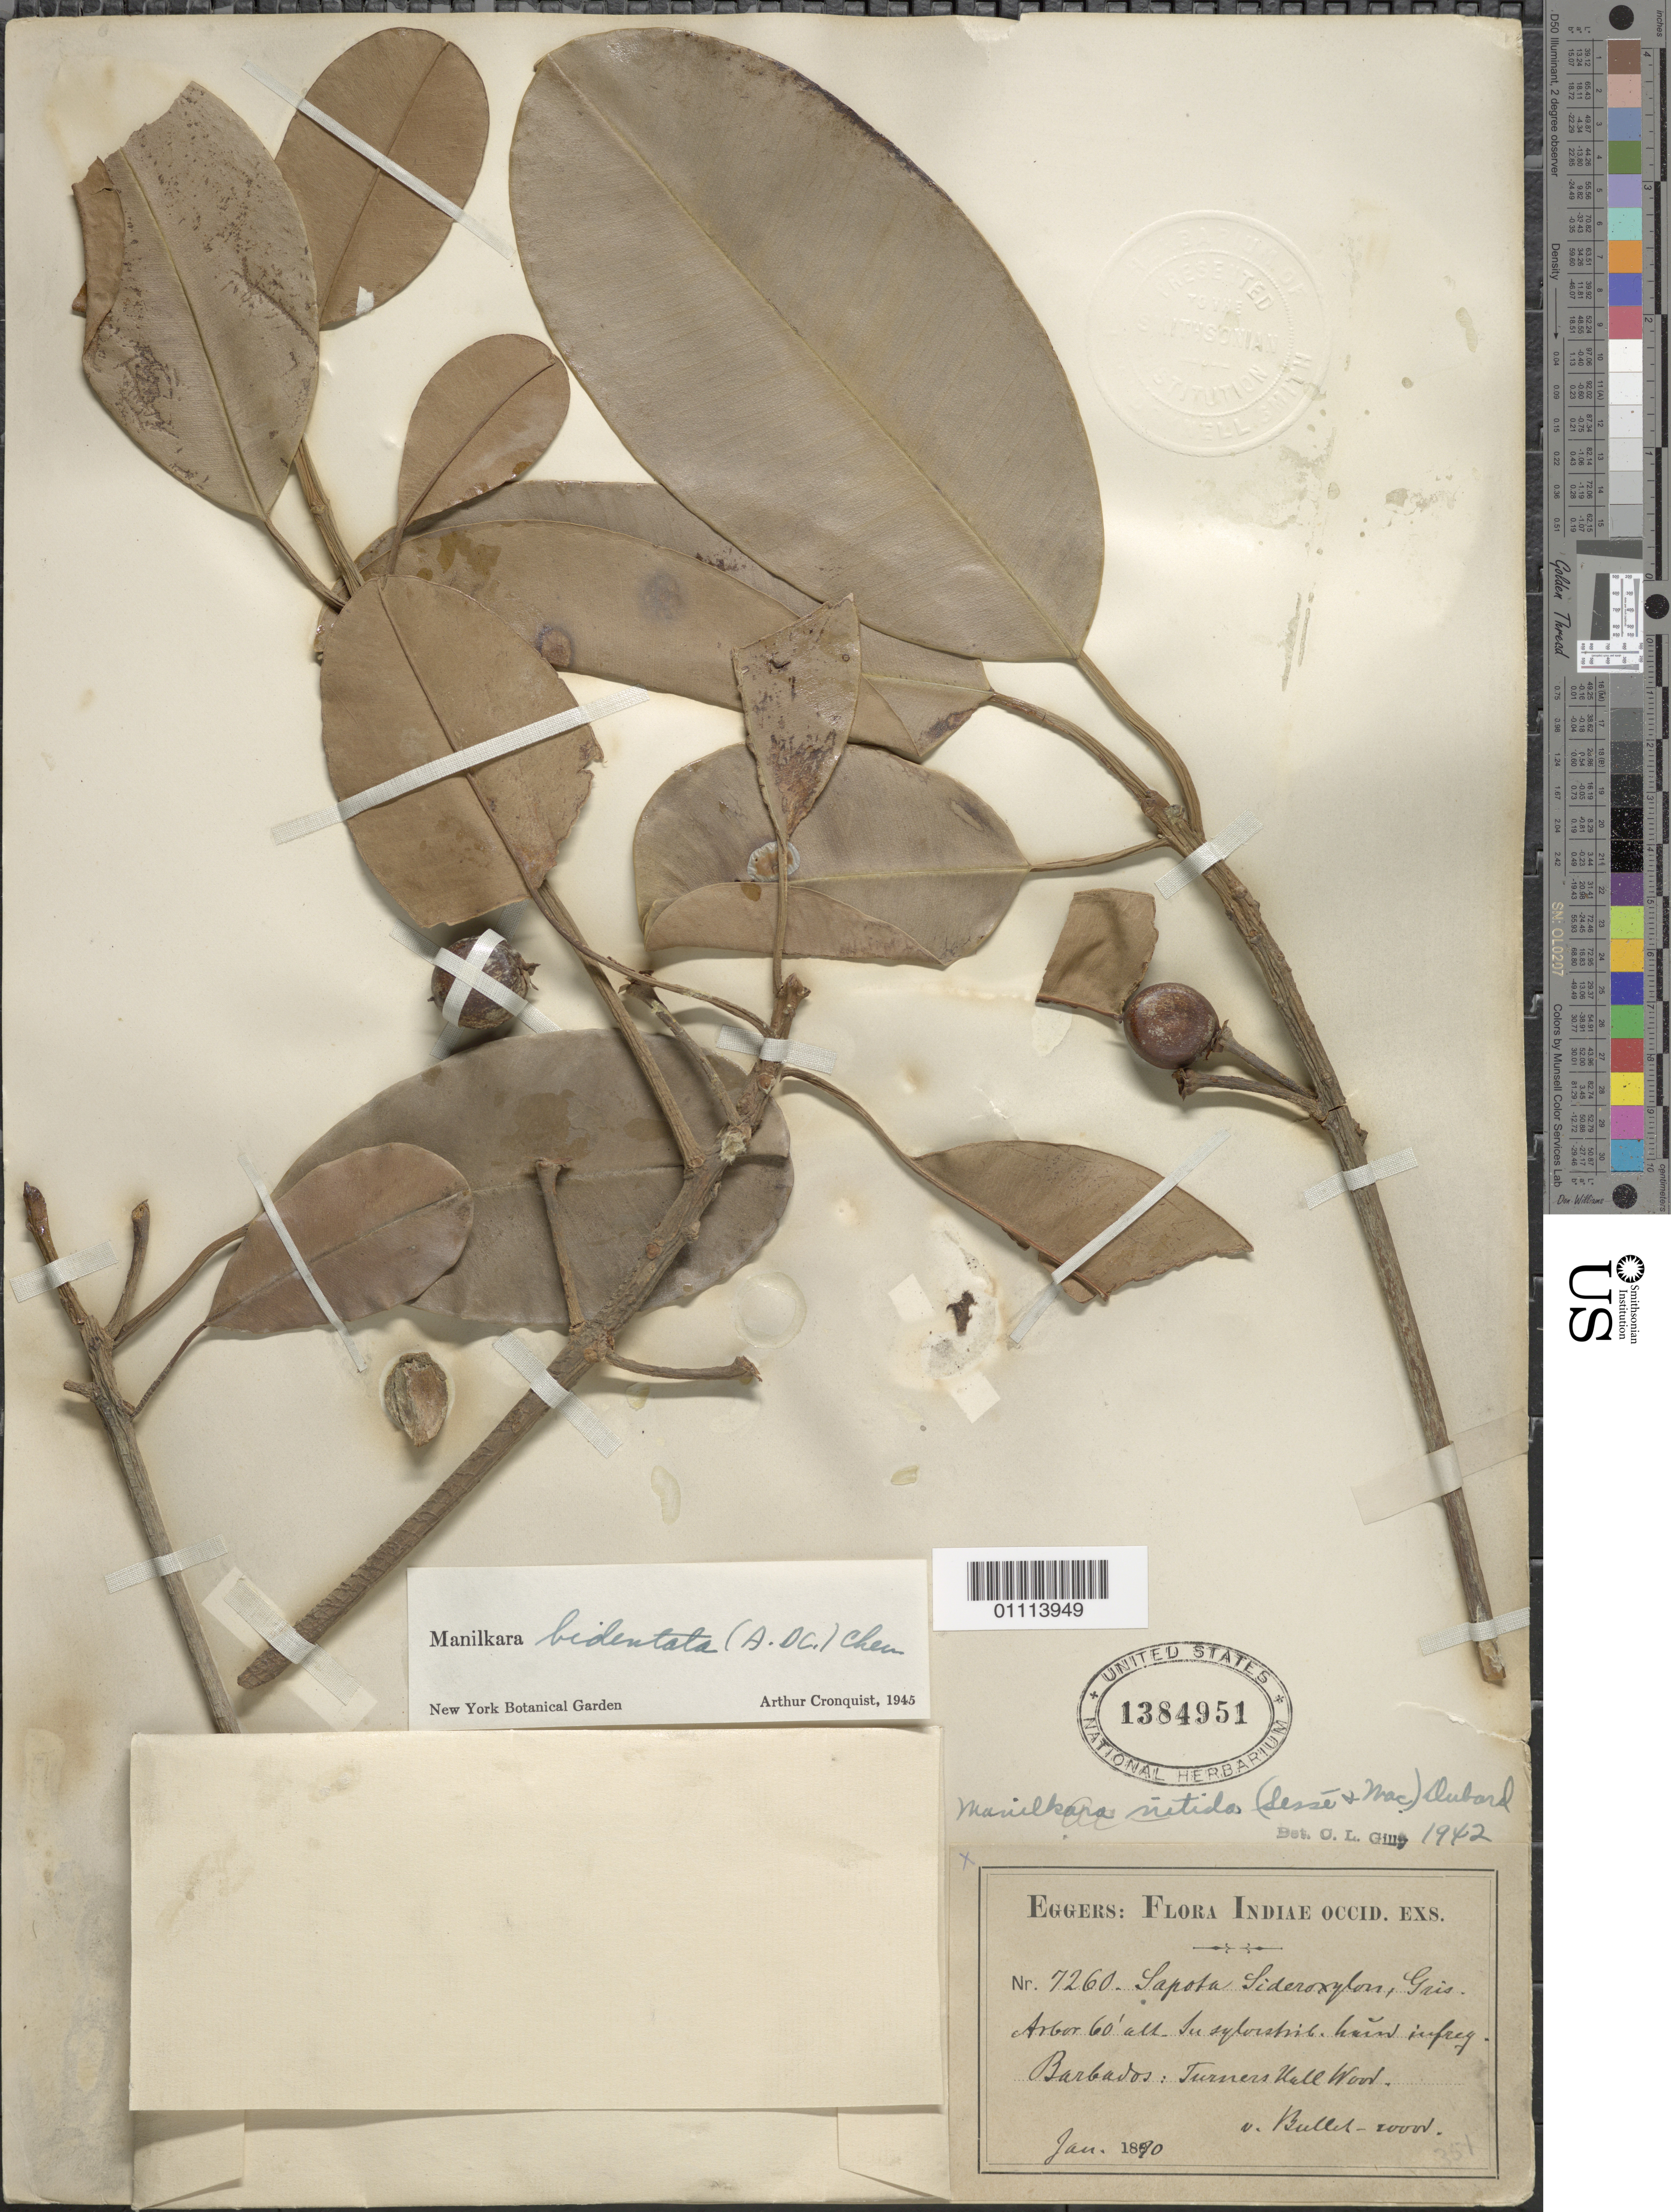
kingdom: Plantae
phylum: Tracheophyta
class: Magnoliopsida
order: Ericales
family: Sapotaceae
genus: Manilkara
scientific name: Manilkara bidentata subsp. bidentata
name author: (A. DC.) A. Chev.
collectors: H. F. A. von Eggers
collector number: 7260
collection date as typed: Jan 1890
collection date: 1890-01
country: Barbados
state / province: Saint Andrew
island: Barbados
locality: Barbados: Turners Hall Wood, v. Bullet-wood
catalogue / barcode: US 1384951